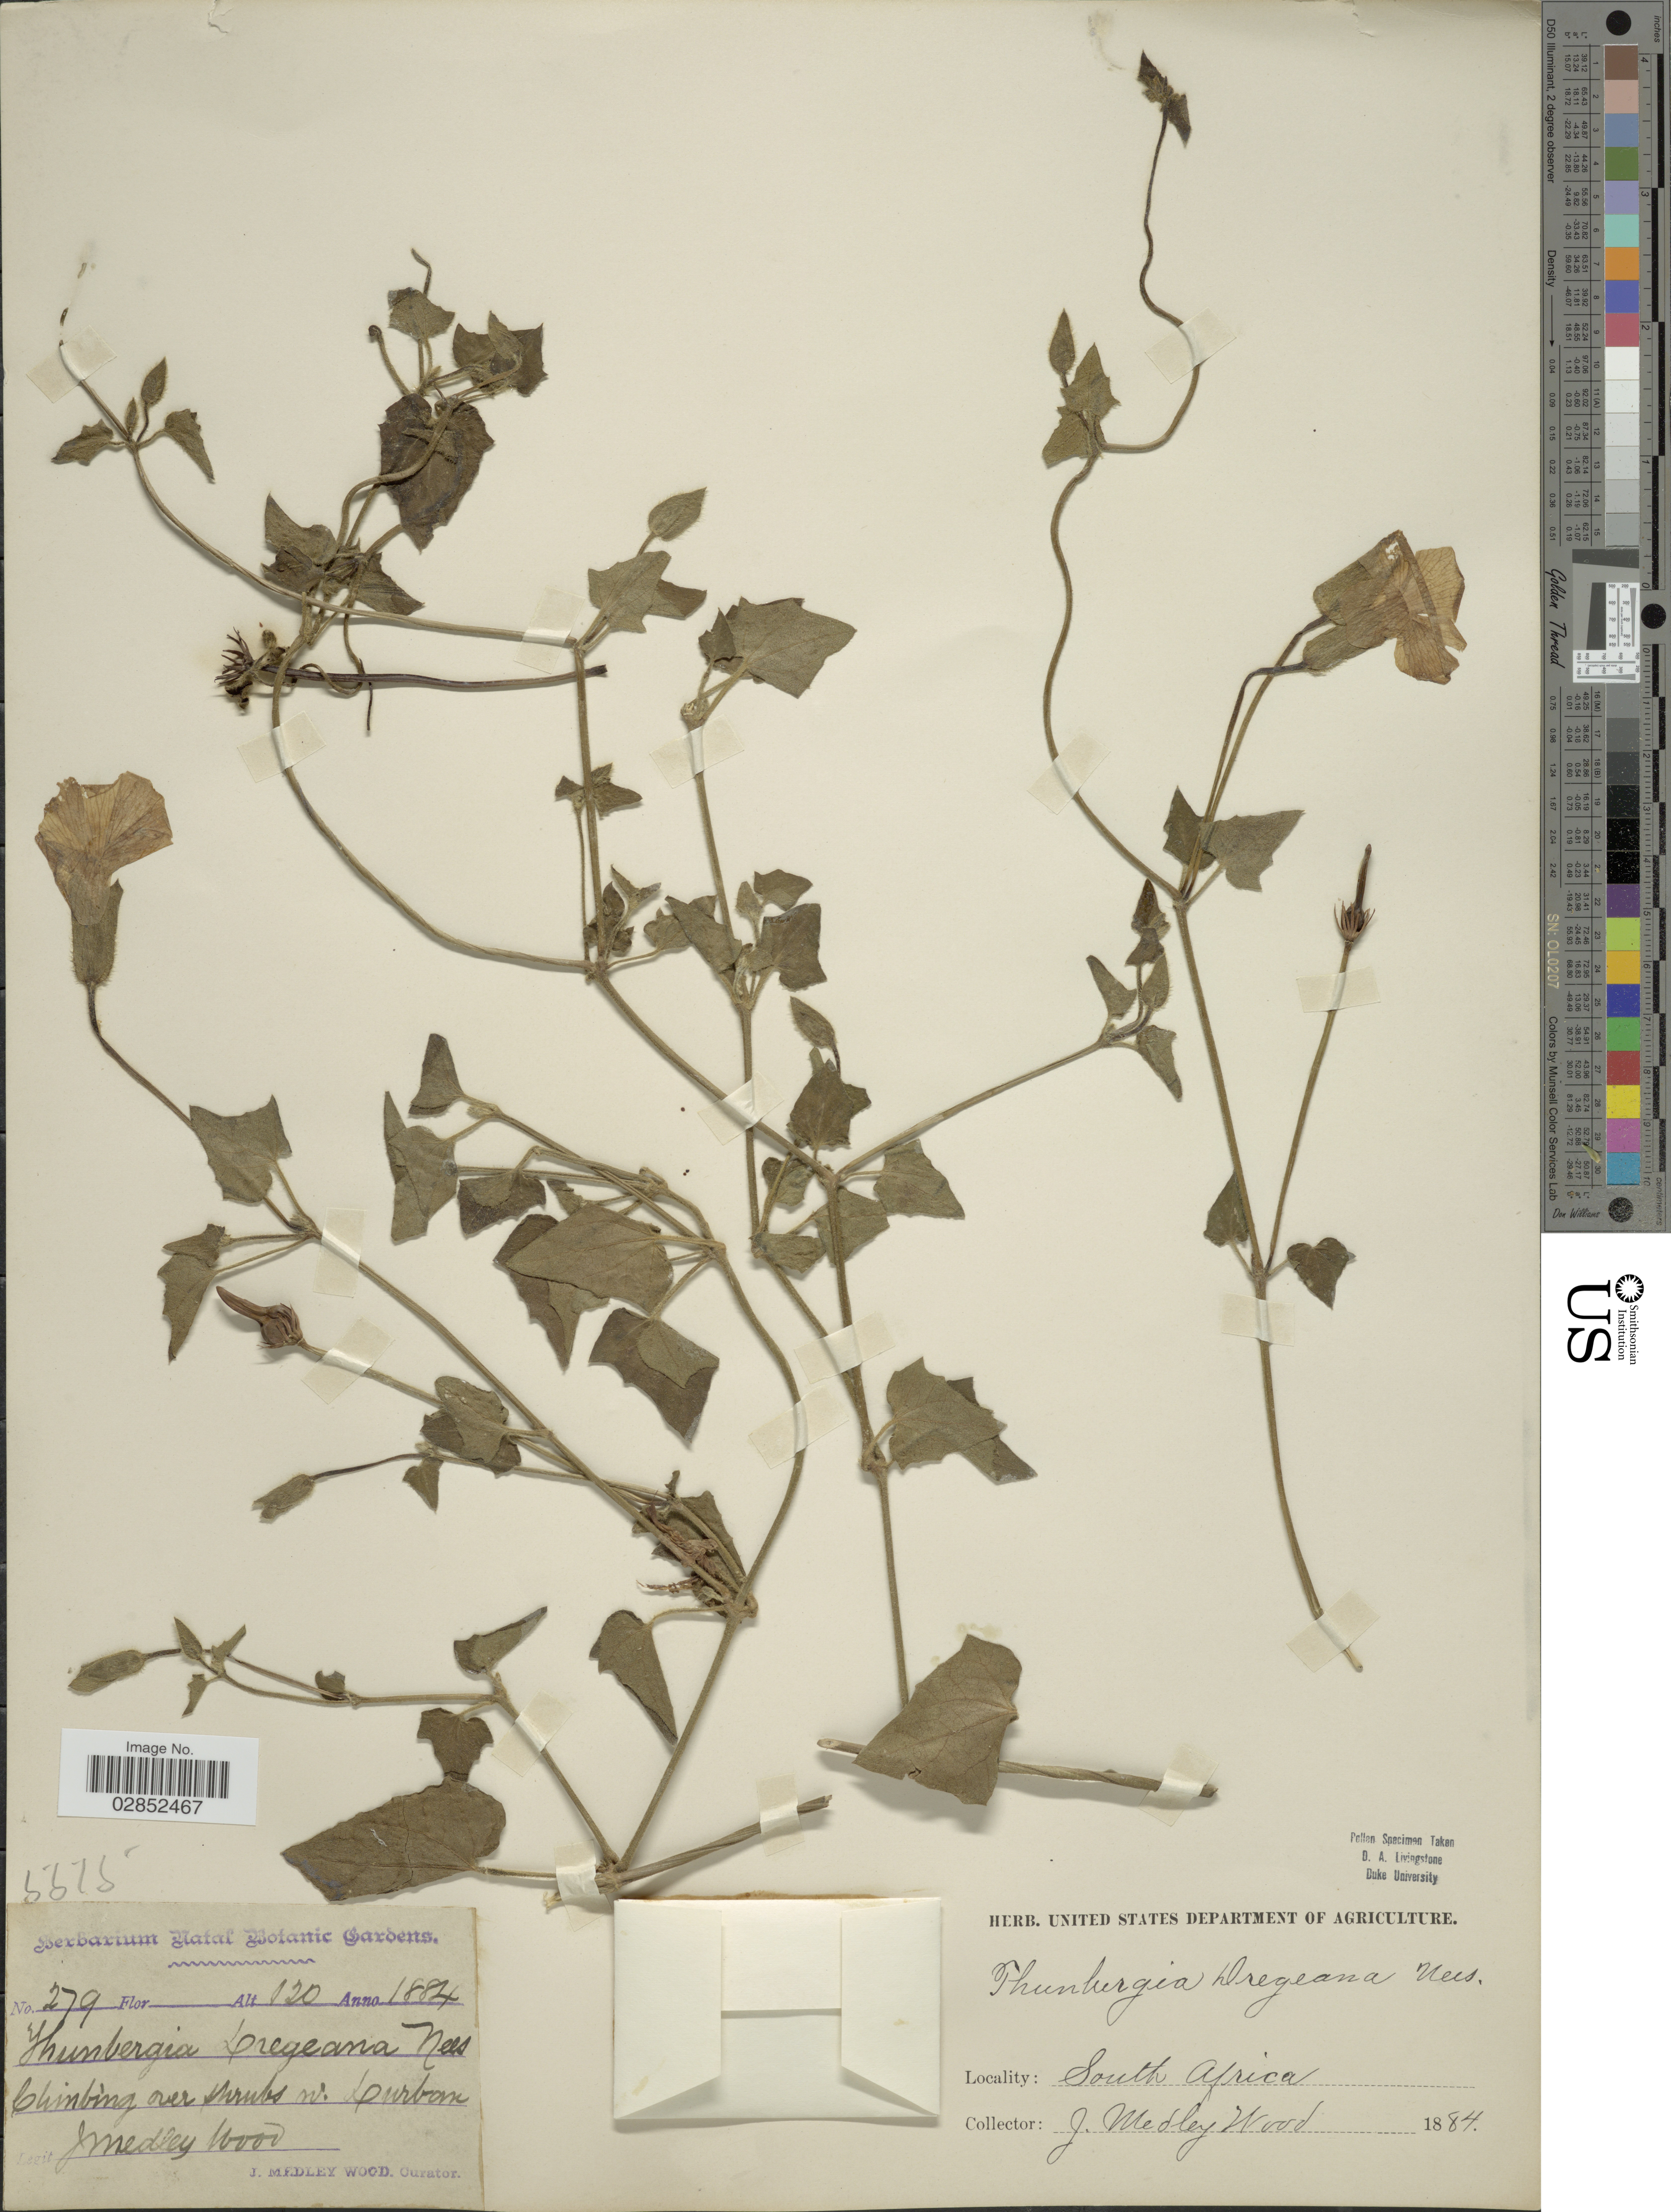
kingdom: Plantae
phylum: Tracheophyta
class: Magnoliopsida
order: Lamiales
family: Acanthaceae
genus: Thunbergia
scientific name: Thunbergia dregeana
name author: Nees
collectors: J. Medley Wood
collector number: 279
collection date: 1884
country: South Africa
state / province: KwaZulu-Natal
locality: n. Durban.